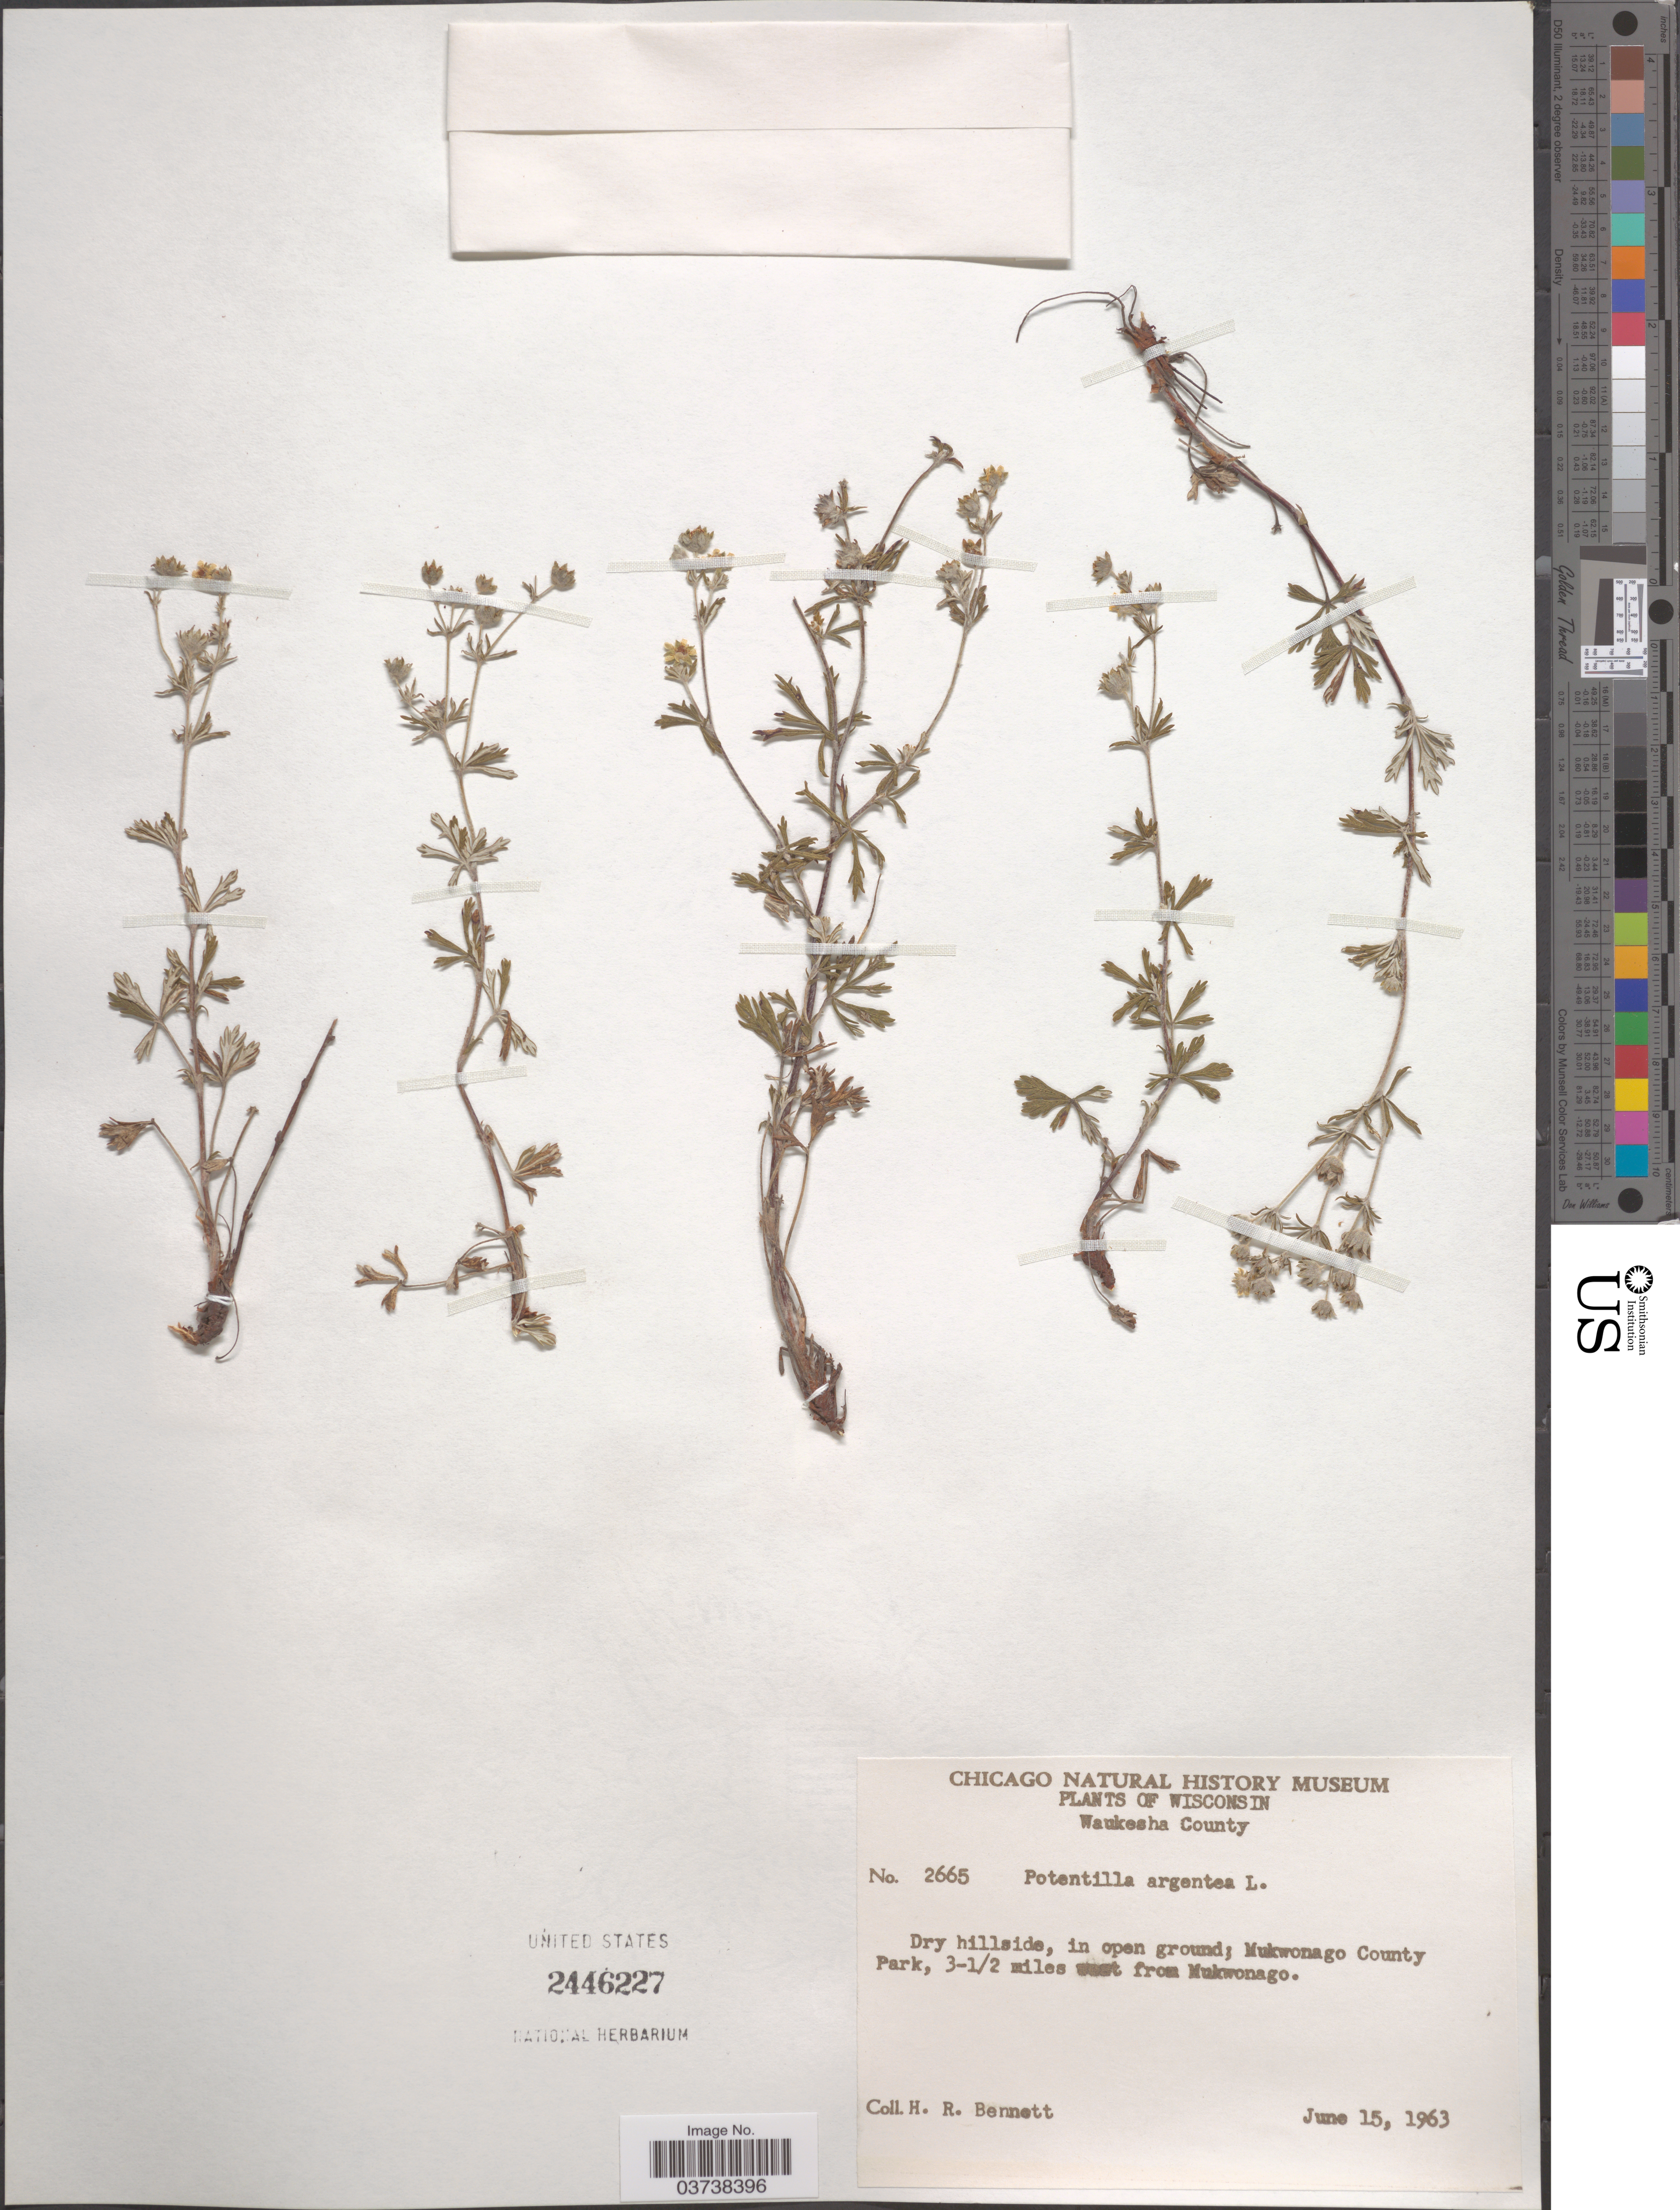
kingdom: Plantae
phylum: Tracheophyta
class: Magnoliopsida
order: Rosales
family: Rosaceae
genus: Potentilla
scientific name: Potentilla argentea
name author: L.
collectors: H. R. Bennett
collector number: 2665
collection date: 1963-06-15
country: United States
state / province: Wisconsin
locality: Waukesha County. Mukwonago County Park, 3-1/2 miles west from Mukwonago.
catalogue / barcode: US 2446227